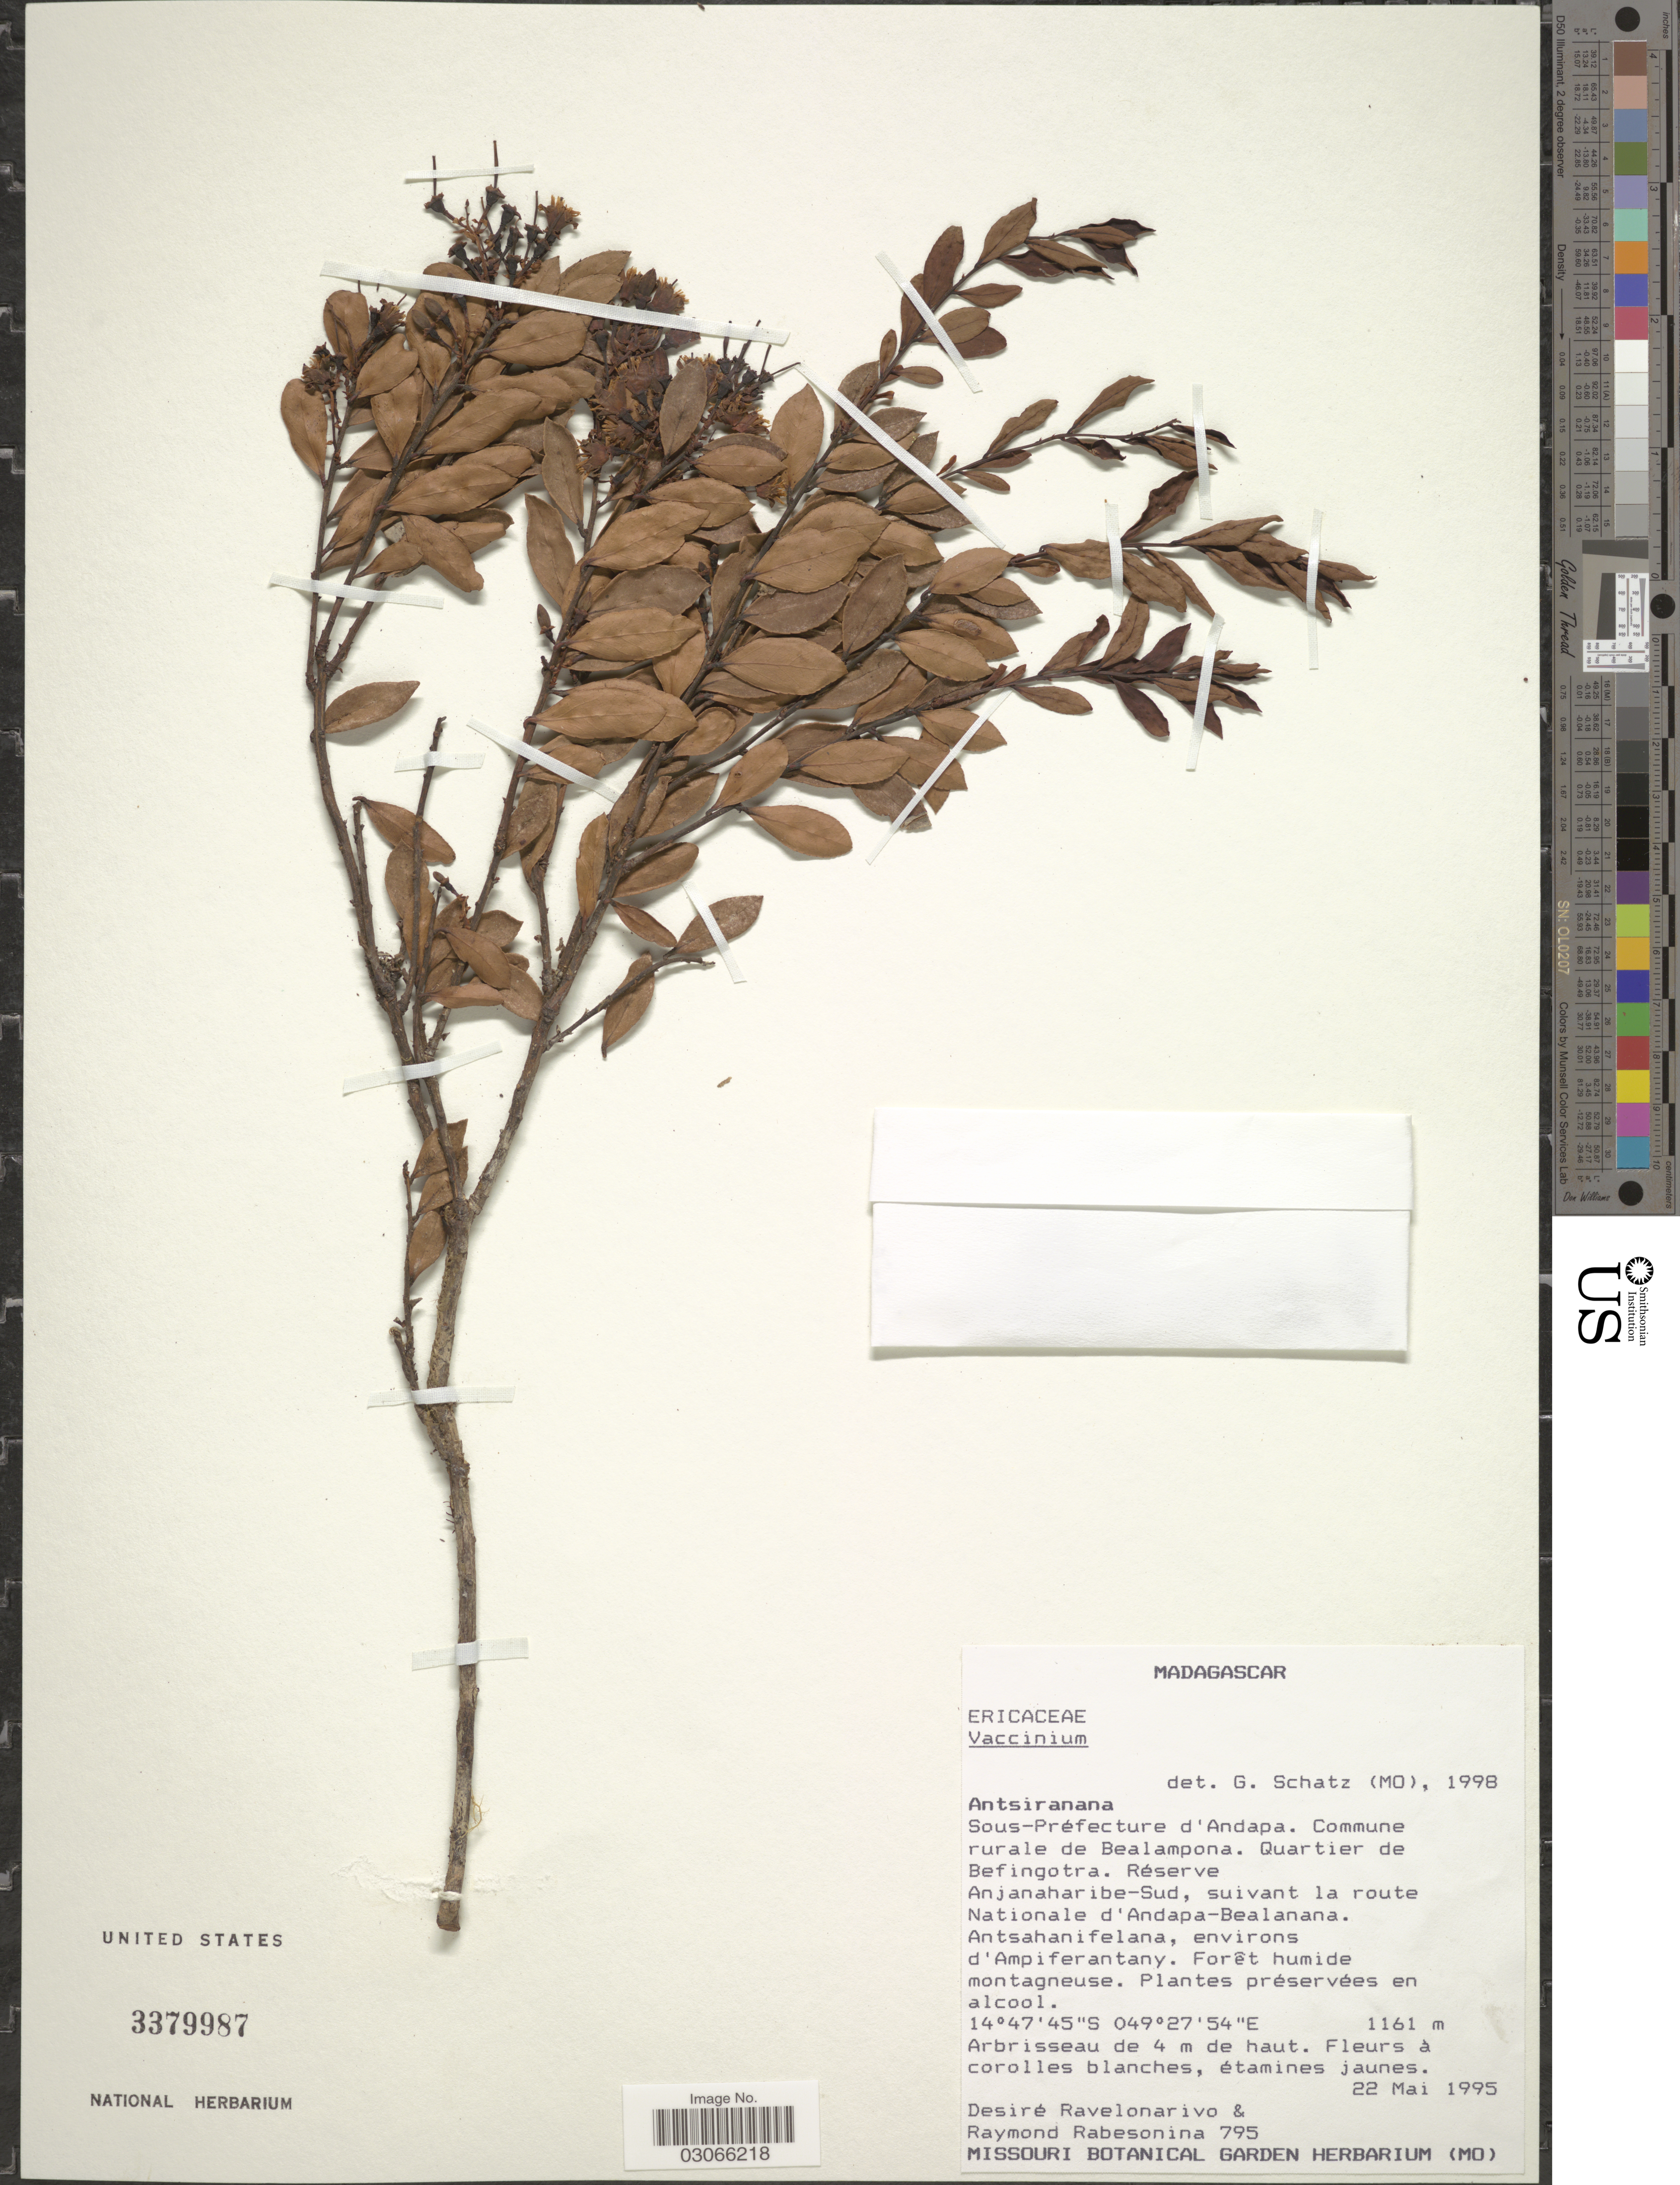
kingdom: Plantae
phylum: Tracheophyta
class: Magnoliopsida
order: Ericales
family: Ericaceae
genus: Vaccinium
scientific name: Vaccinium sp.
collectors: D. Ravelonarivo & R. Rabesonina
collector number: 795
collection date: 1995-05-22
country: Madagascar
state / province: Sava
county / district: Andapa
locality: Sous-Préfecture d'Andapa. Commune rurale de Bealampona. Quartier de Befingotra. Réserve Anjanaharibe-Sud, suivant la route Nationale d'Andapa-Bealanana. Antsahanifelana, environs d'Ampiferantany.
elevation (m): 1161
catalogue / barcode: US 3379987